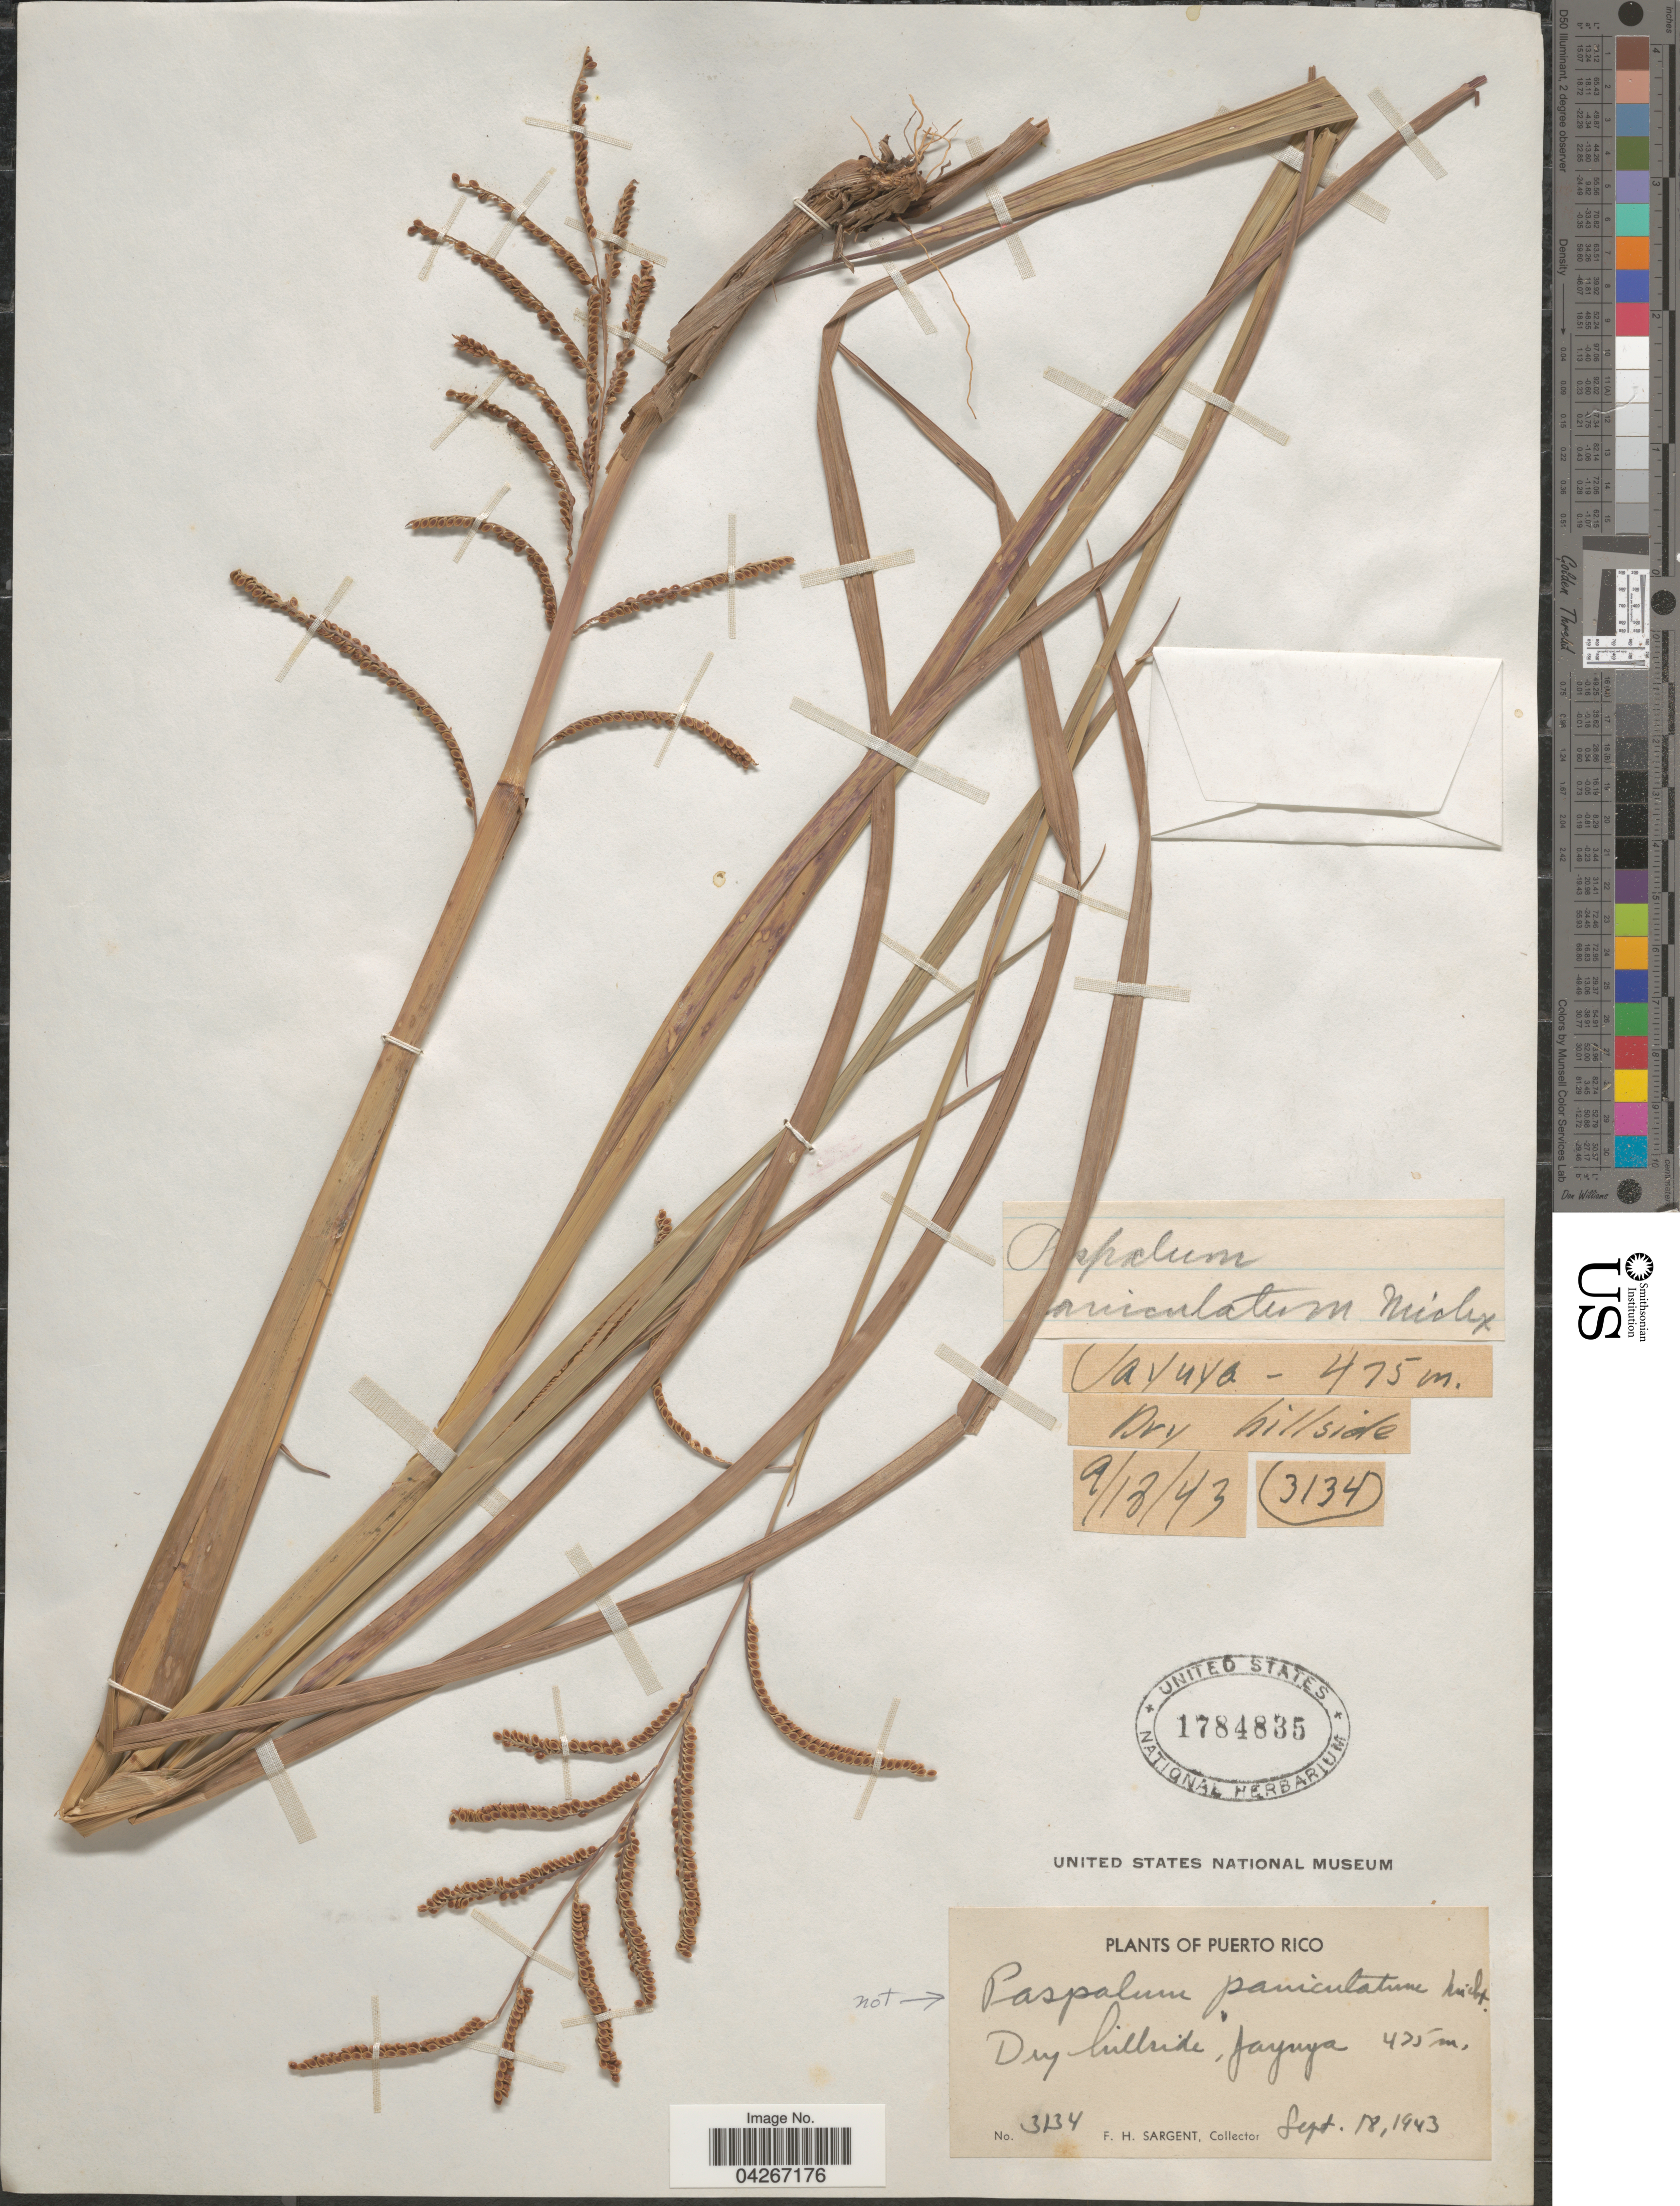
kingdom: Plantae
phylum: Tracheophyta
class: Liliopsida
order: Poales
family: Poaceae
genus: Paspalum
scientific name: Paspalum paniculatum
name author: L.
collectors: F. H. Sargent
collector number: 3134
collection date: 1943-09-18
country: Puerto Rico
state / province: Jayuya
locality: Jayuya.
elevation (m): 475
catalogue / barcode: US 1784835